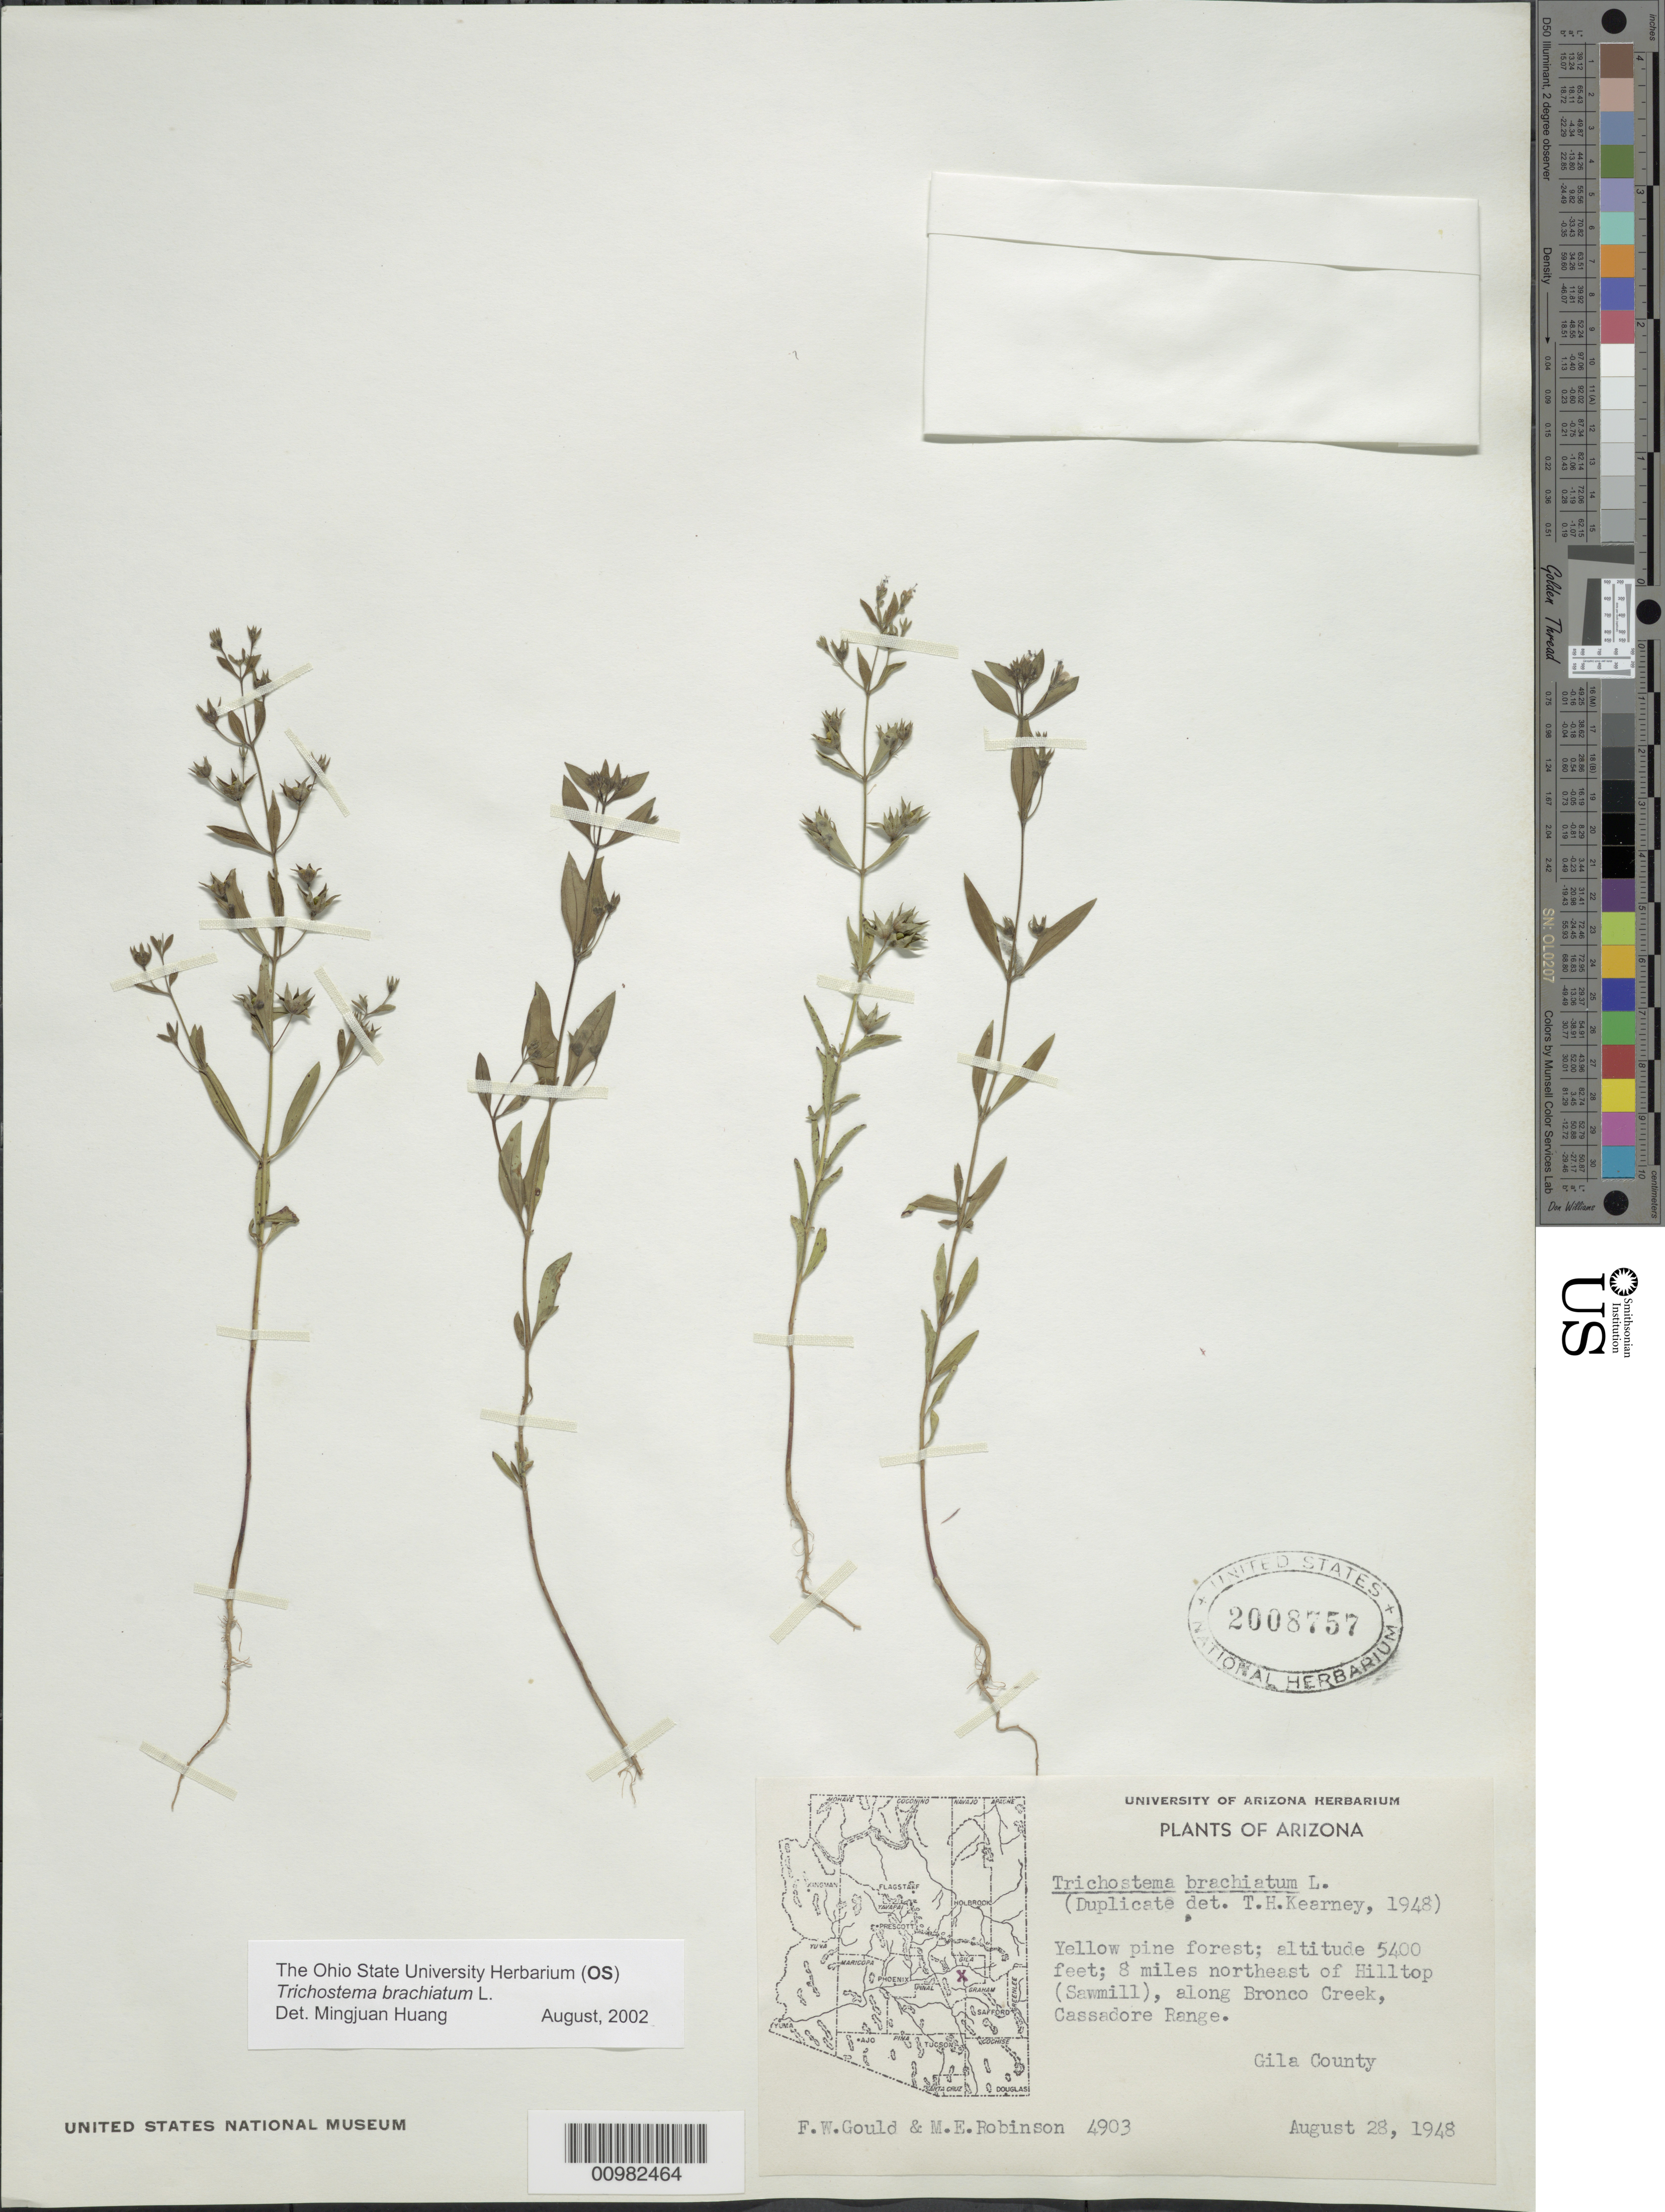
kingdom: Plantae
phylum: Tracheophyta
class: Magnoliopsida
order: Lamiales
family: Lamiaceae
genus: Trichostema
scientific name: Trichostema brachiatum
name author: L.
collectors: F. W. Gould & M. E. Robinson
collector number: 4903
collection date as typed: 28 Aug 1948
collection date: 1948-08-28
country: United States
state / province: Arizona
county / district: Gila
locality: Cassadore Range; along Bronco Creek; 8 mi. NE. of Hilltop (Sawmill)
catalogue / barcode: US 2008757